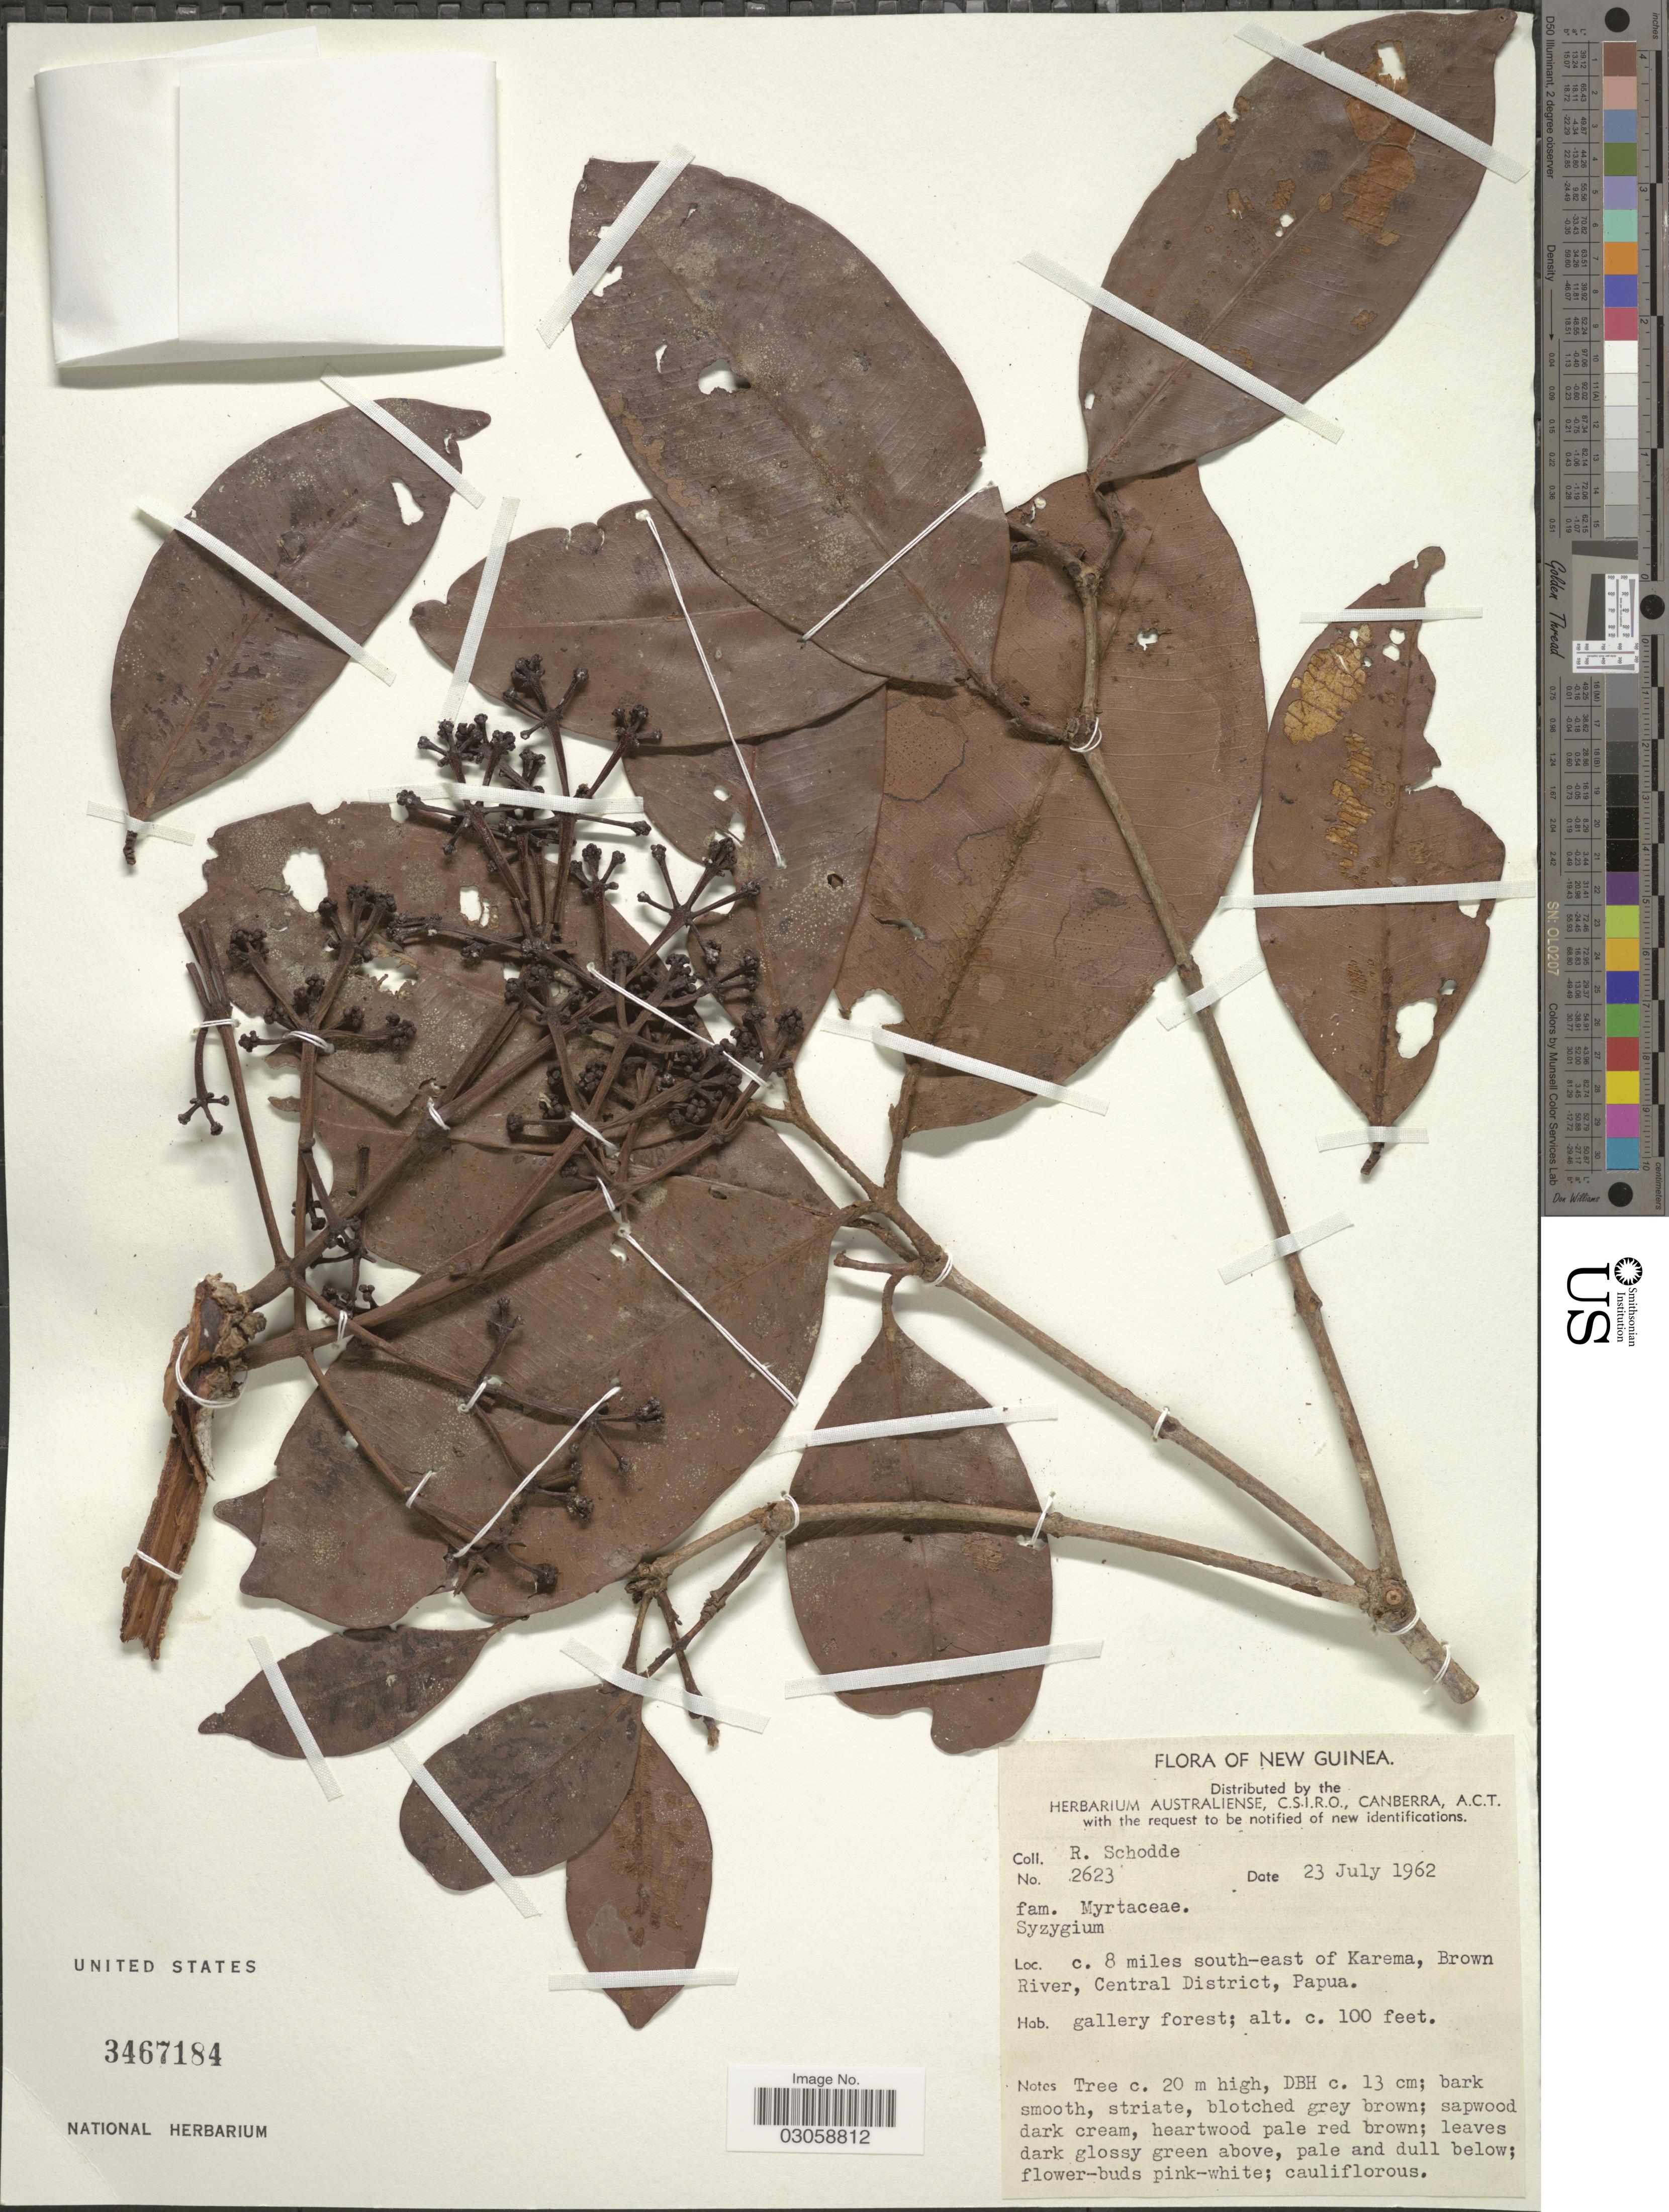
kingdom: Plantae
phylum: Tracheophyta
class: Magnoliopsida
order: Myrtales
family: Myrtaceae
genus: Syzygium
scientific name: Syzygium sp.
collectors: R. Schodde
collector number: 2623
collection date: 1962-07-23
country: Papua New Guinea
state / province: Central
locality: New Guinea, c. 8 miles south-east of Karema, Brown River, Central District, Papua.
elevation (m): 30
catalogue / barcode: US 3467184